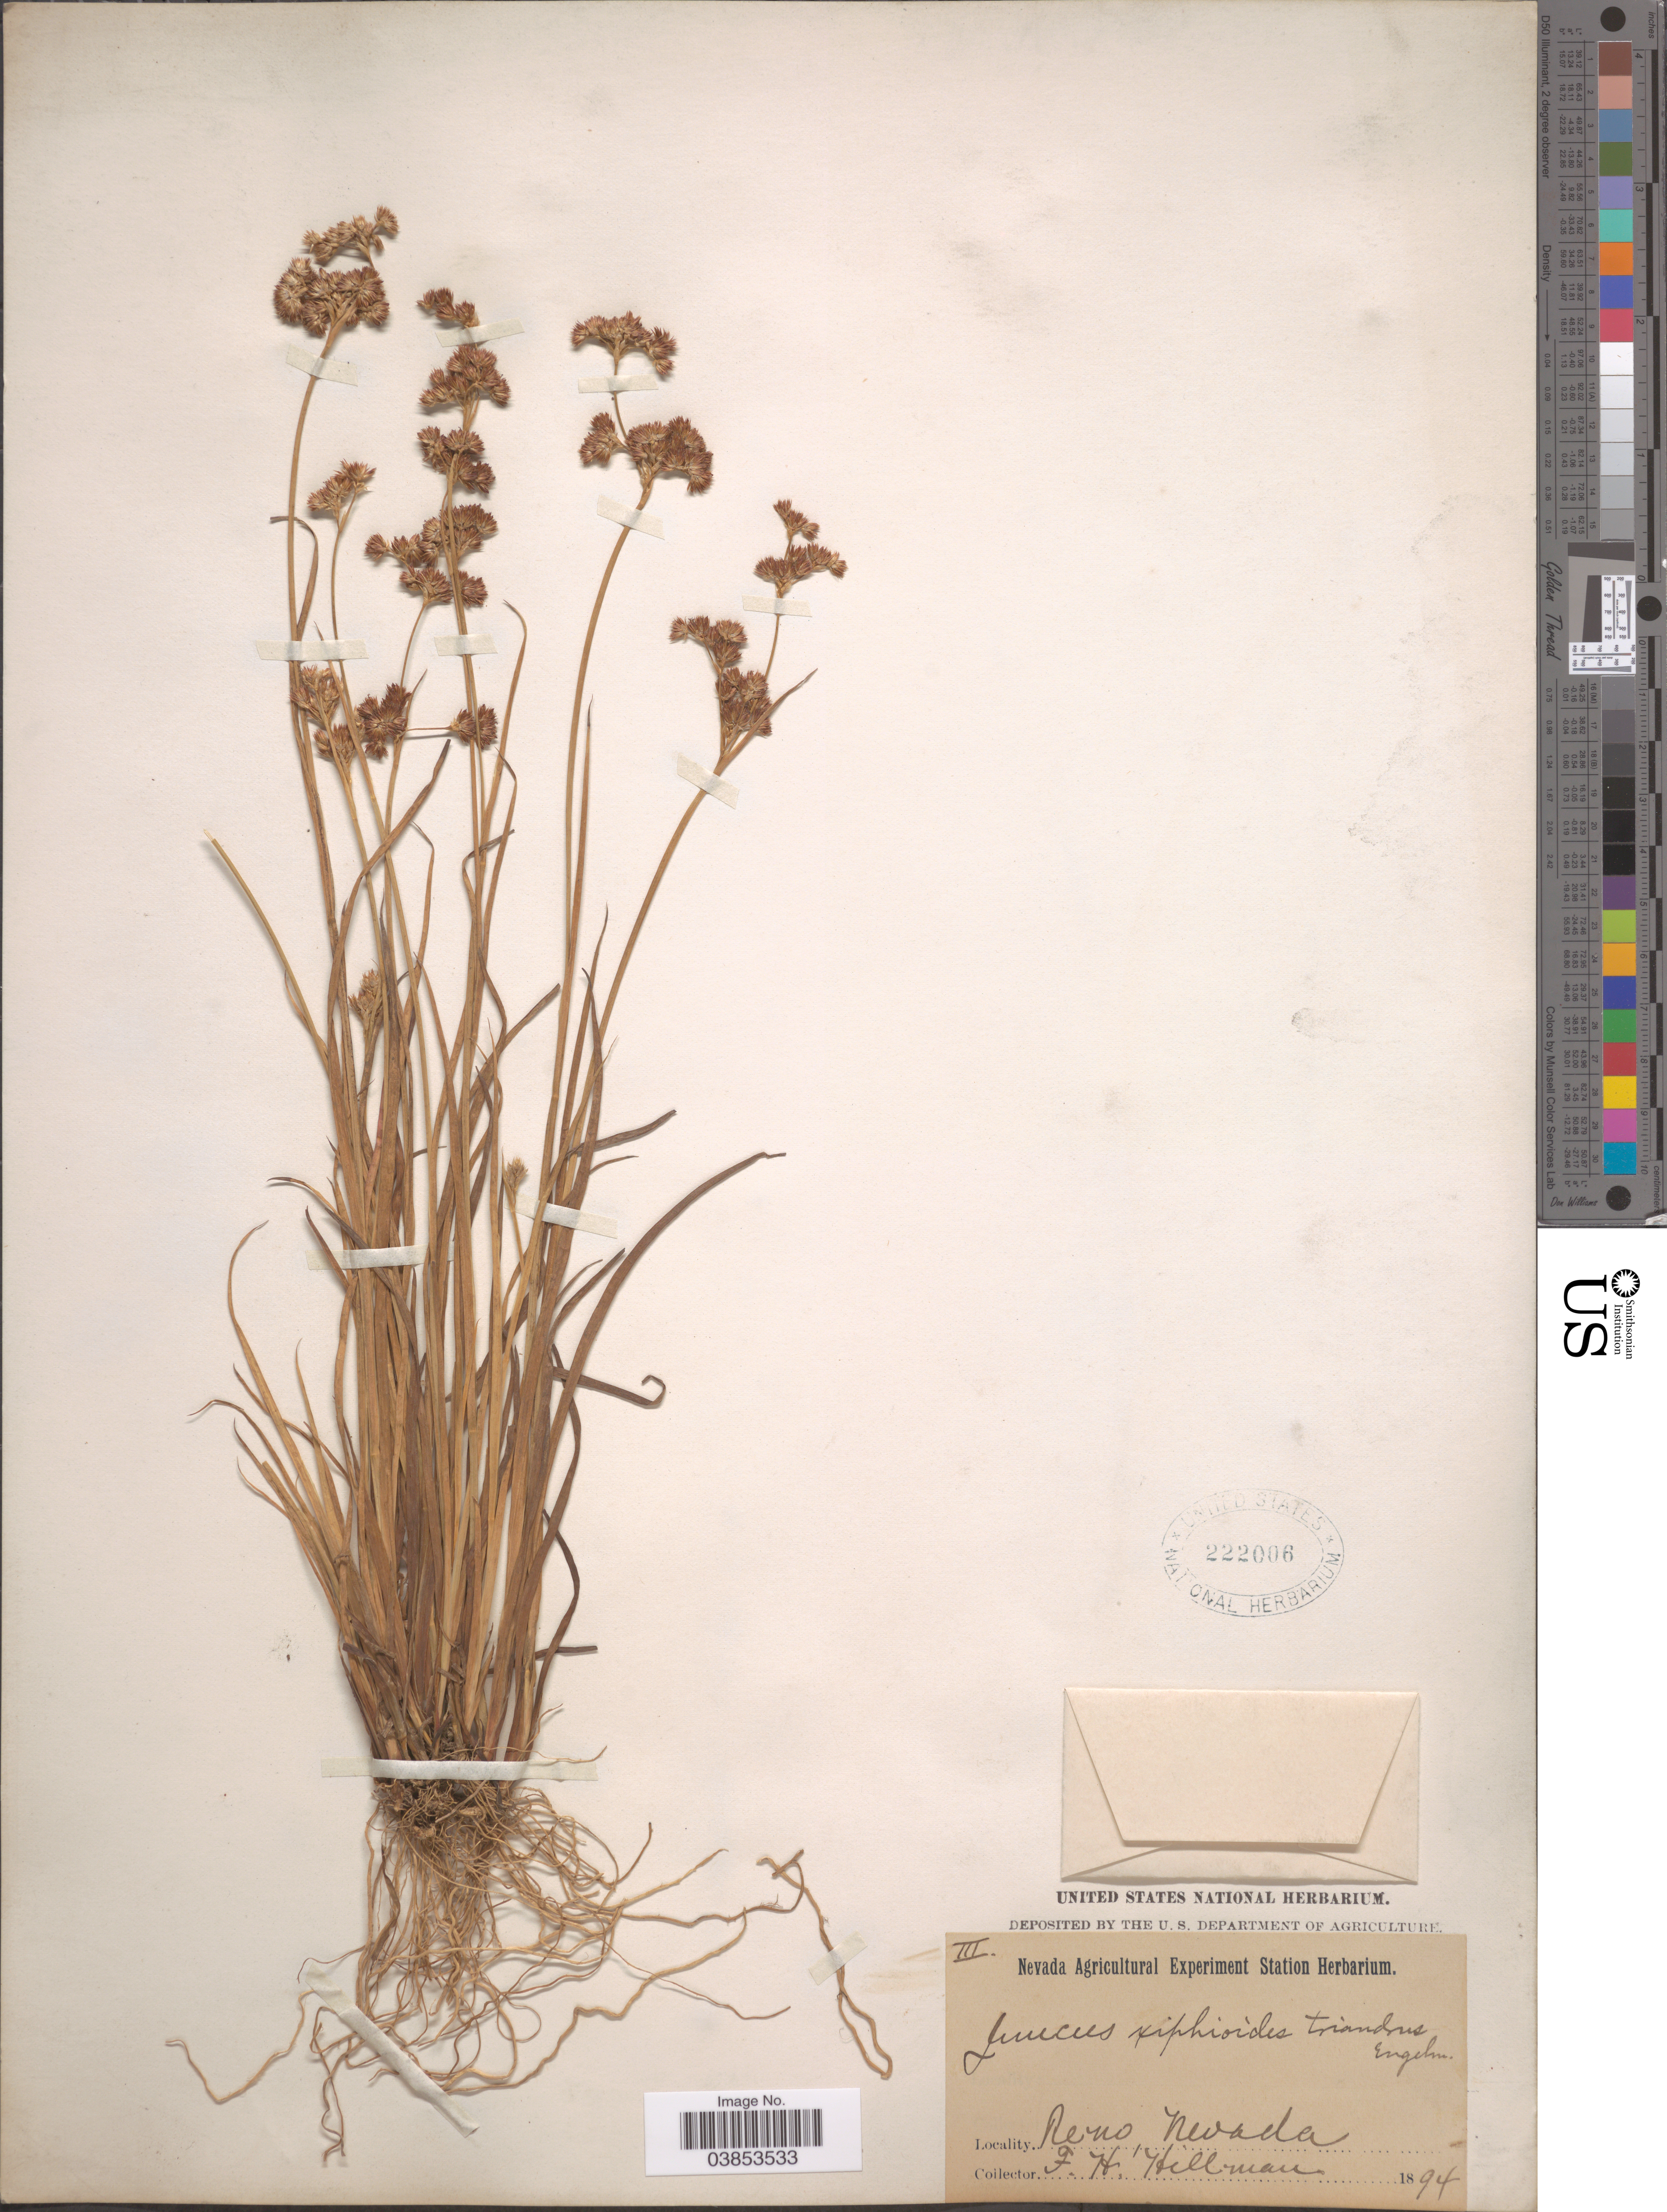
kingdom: Plantae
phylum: Tracheophyta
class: Liliopsida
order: Poales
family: Juncaceae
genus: Juncus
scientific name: Juncus ensifolius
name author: Wikstr.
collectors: F. Hillman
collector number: III?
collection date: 1894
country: United States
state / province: Nevada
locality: Reno.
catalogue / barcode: US 222006